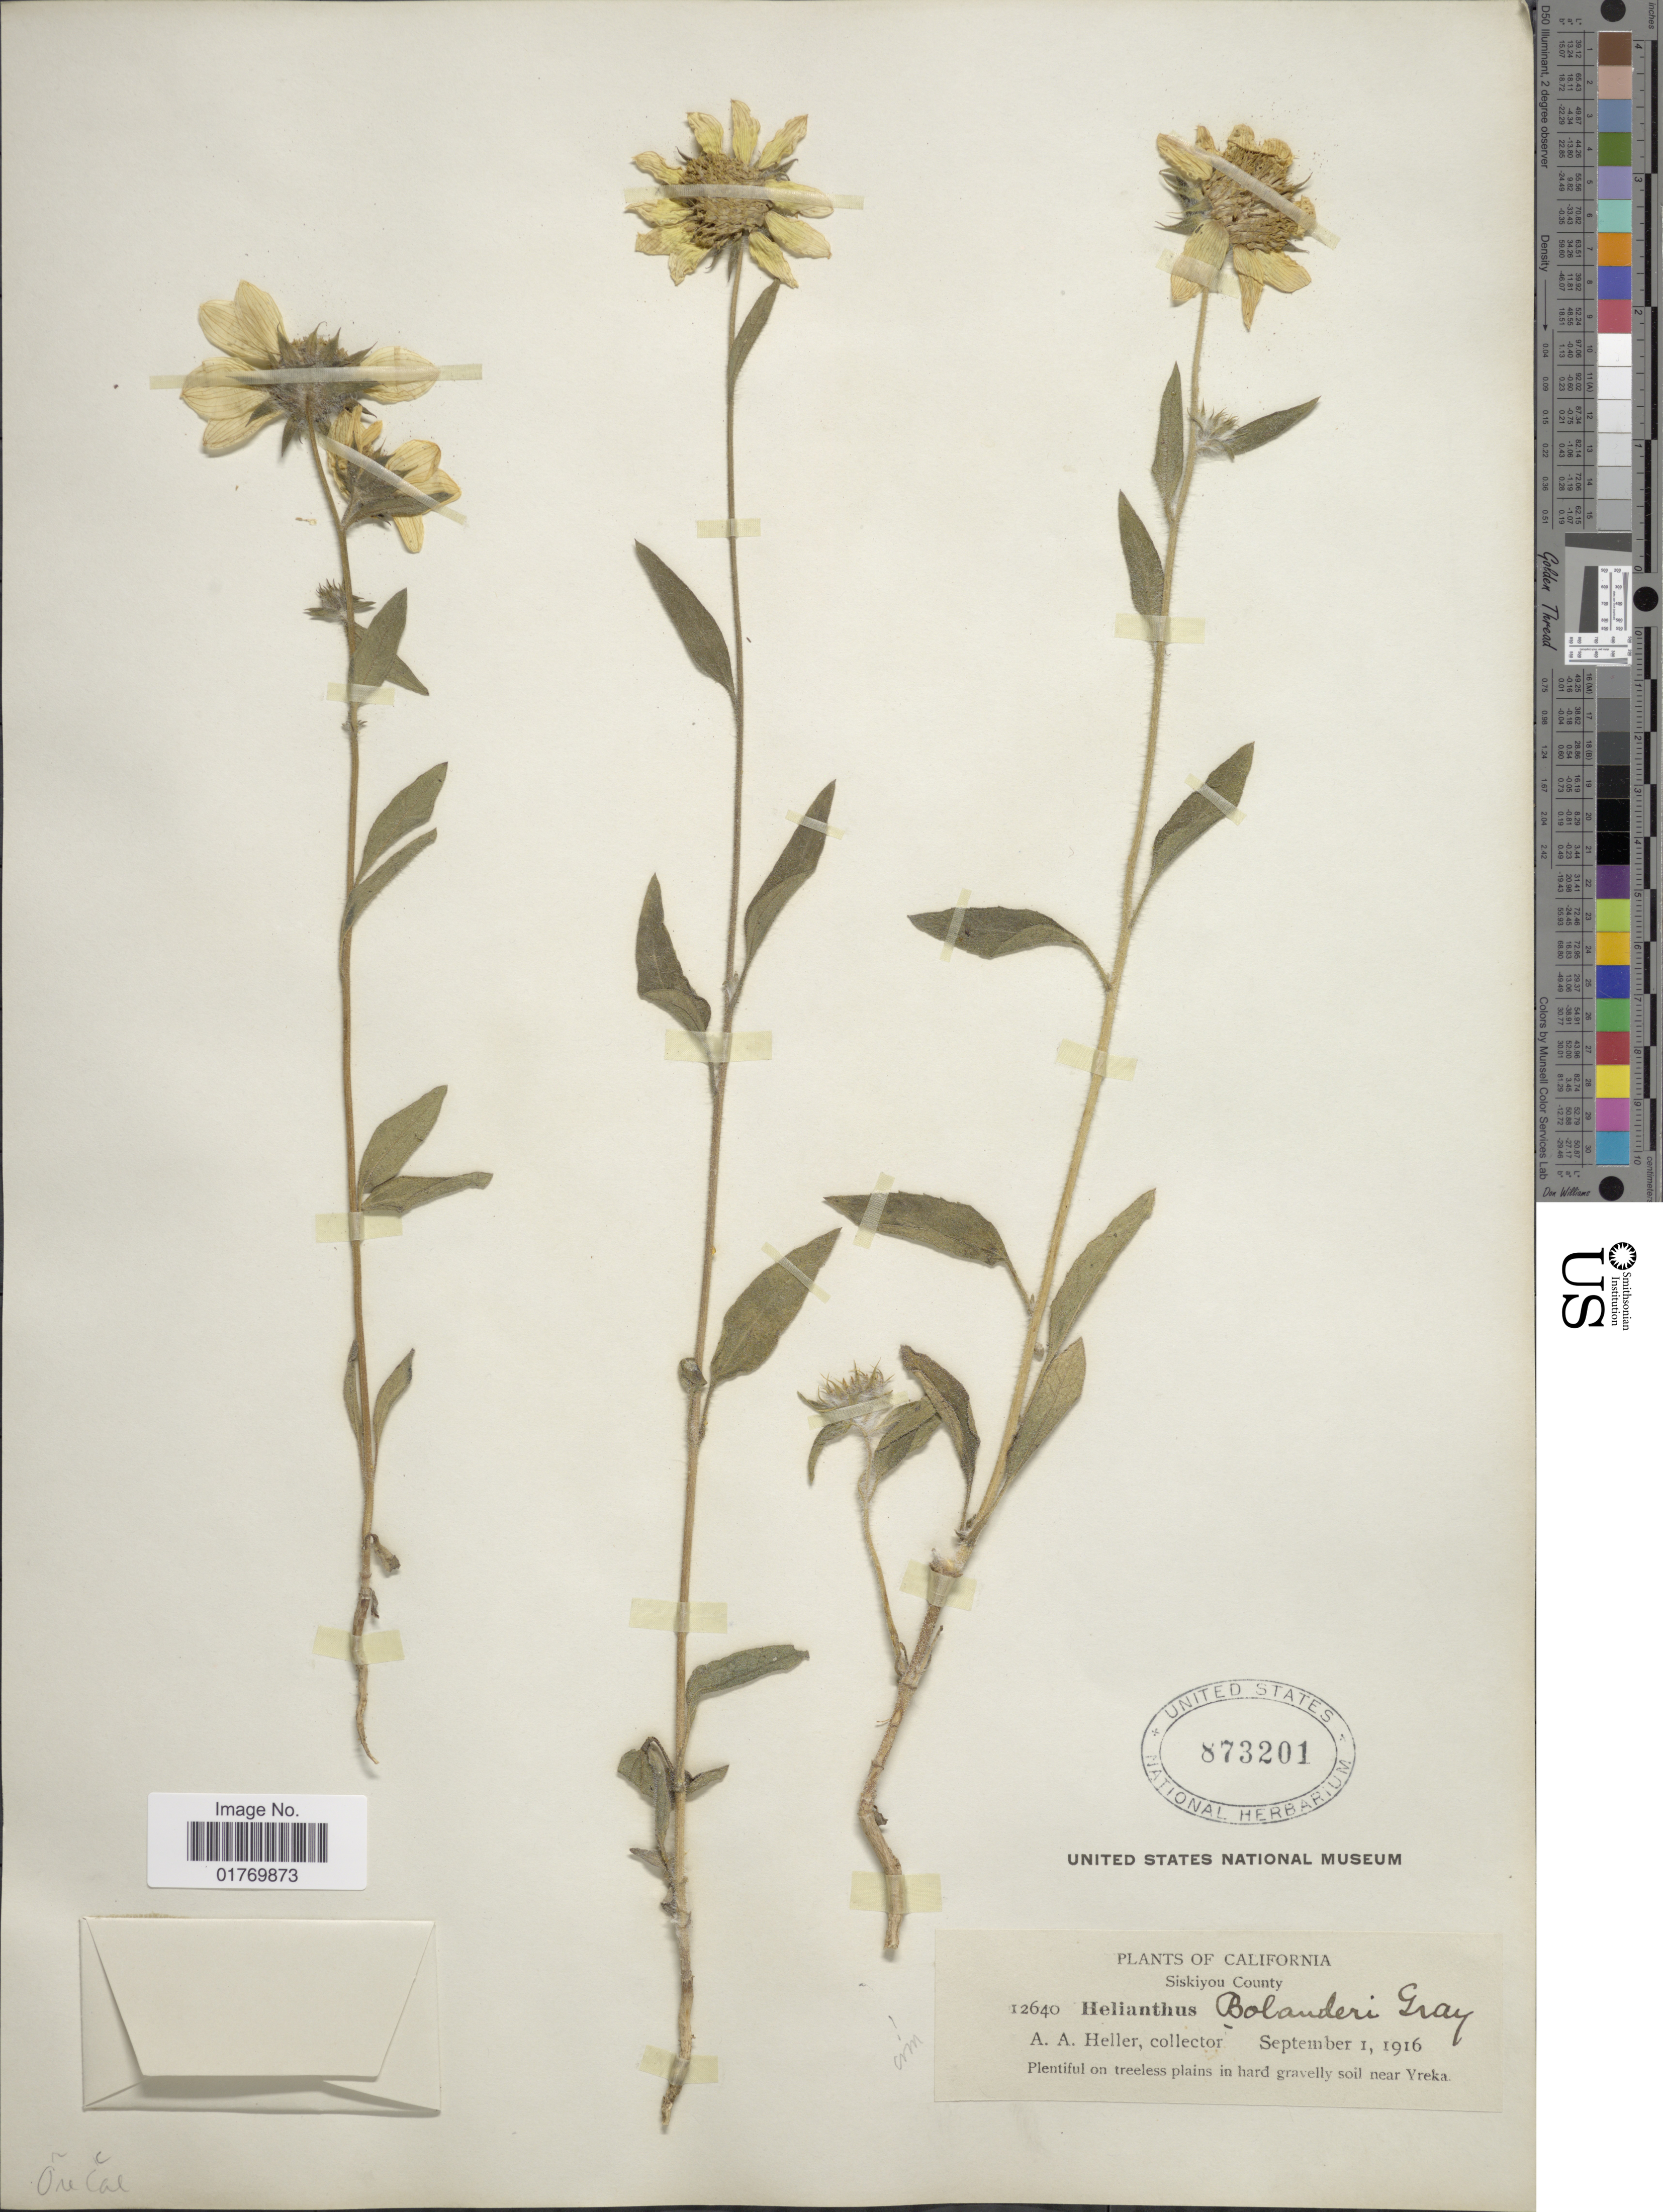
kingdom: Plantae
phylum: Tracheophyta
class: Magnoliopsida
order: Asterales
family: Asteraceae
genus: Helianthus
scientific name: Helianthus bolanderi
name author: A. Gray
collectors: A. A. Heller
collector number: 12640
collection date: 1916-09-01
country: United States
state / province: California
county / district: Siskiyou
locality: Siskiyou County, Near Yreka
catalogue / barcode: US 873201